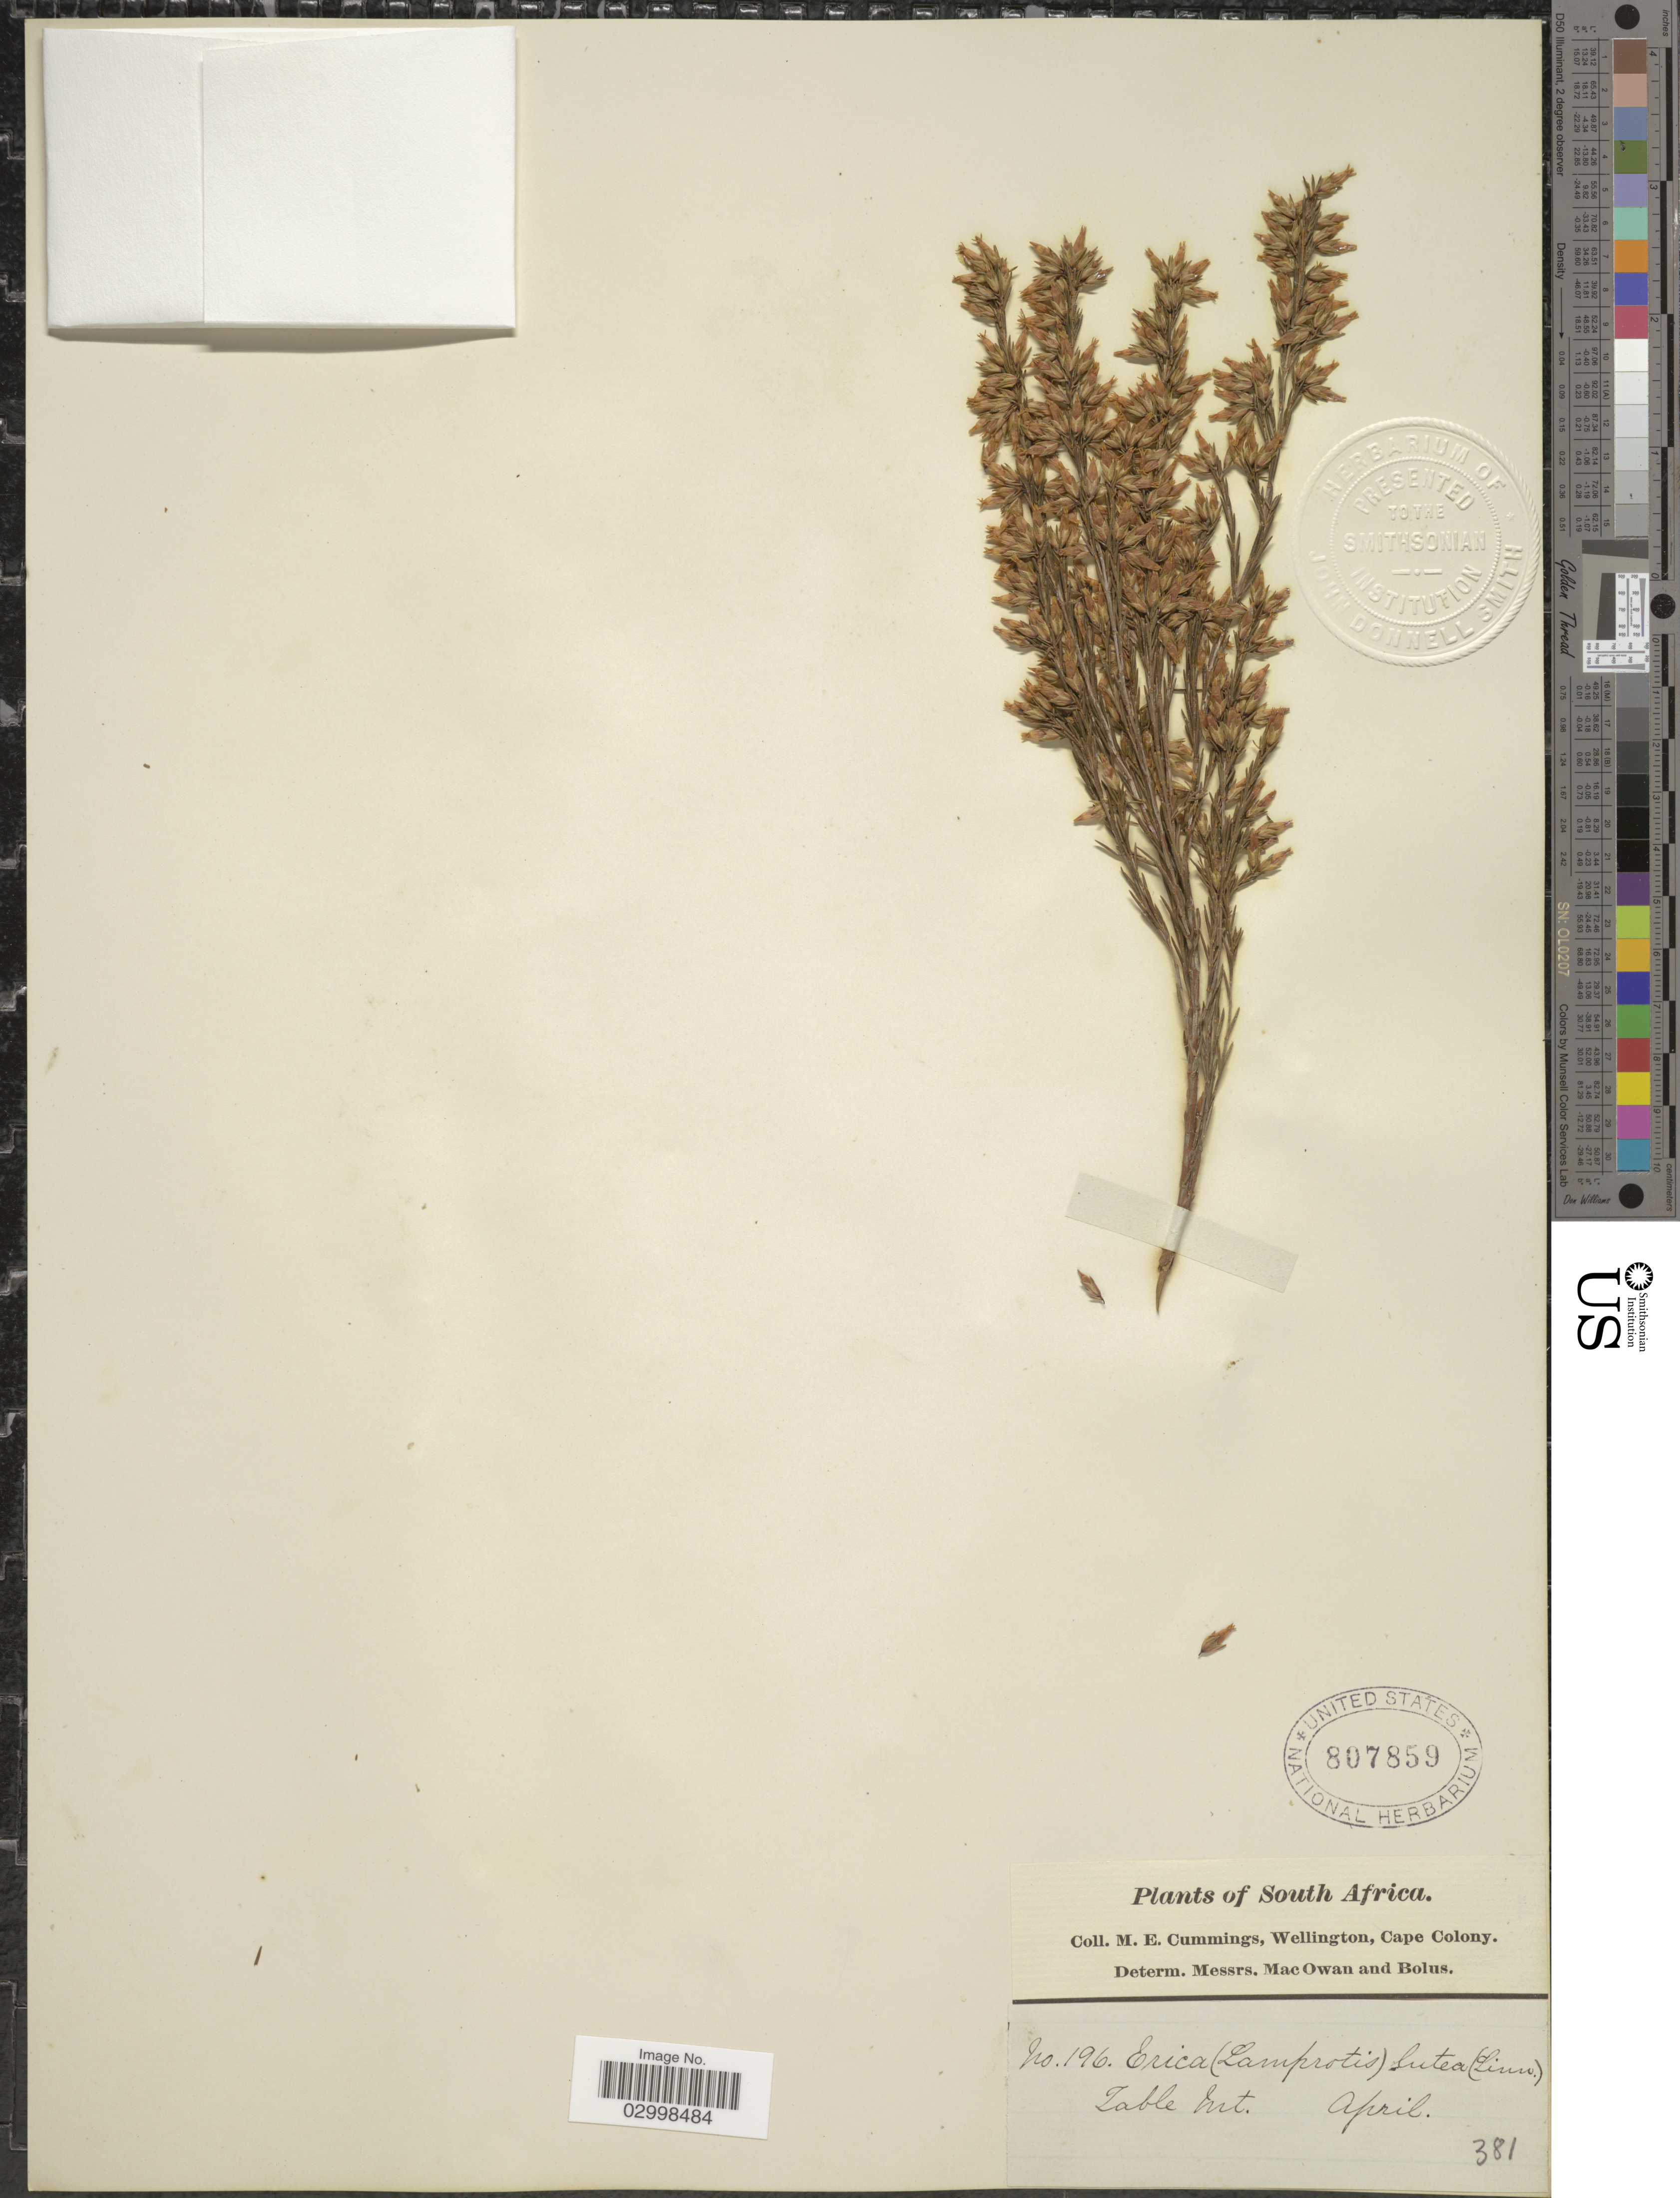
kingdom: Plantae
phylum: Tracheophyta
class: Magnoliopsida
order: Ericales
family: Ericaceae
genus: Erica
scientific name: Erica lutea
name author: P.J. Bergius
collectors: M. E. Cummings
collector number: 196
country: South Africa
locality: Table Mt.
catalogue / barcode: US 807859